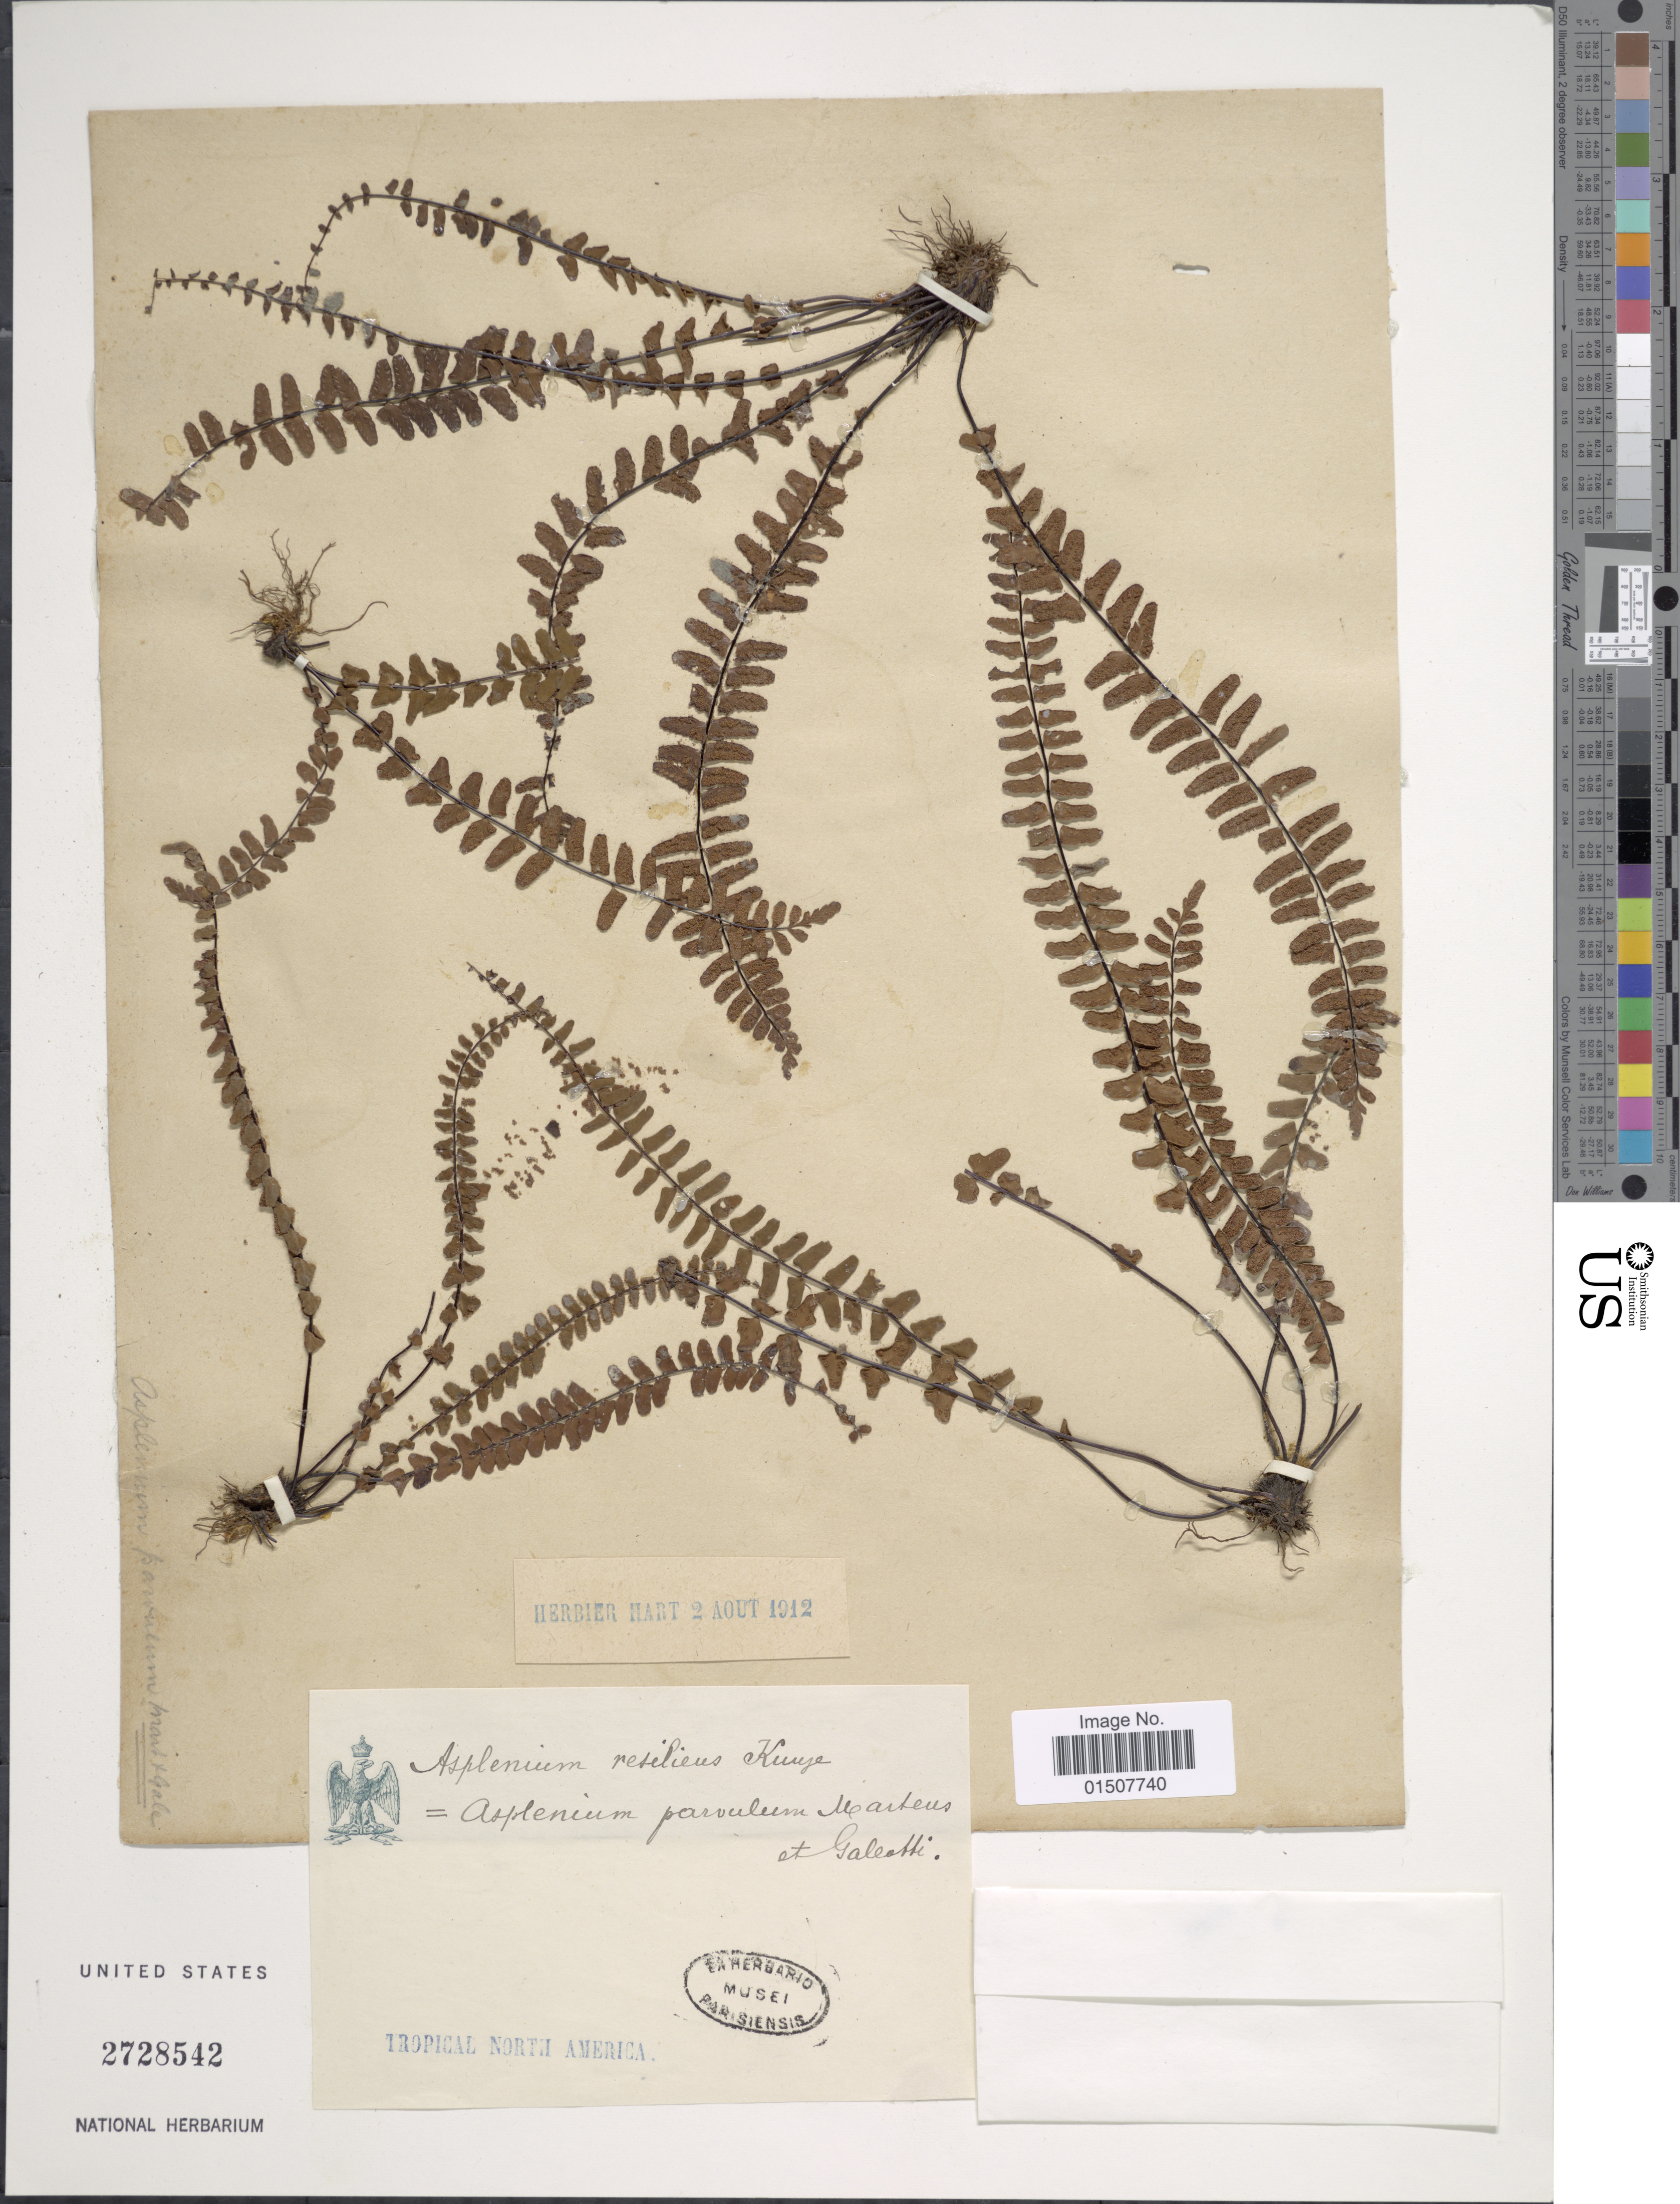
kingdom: Plantae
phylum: Tracheophyta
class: Polypodiopsida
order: Polypodiales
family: Aspleniaceae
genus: Asplenium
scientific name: Asplenium resiliens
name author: Kunze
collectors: -. Galeatti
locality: Tropical North America.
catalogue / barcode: US 2728542